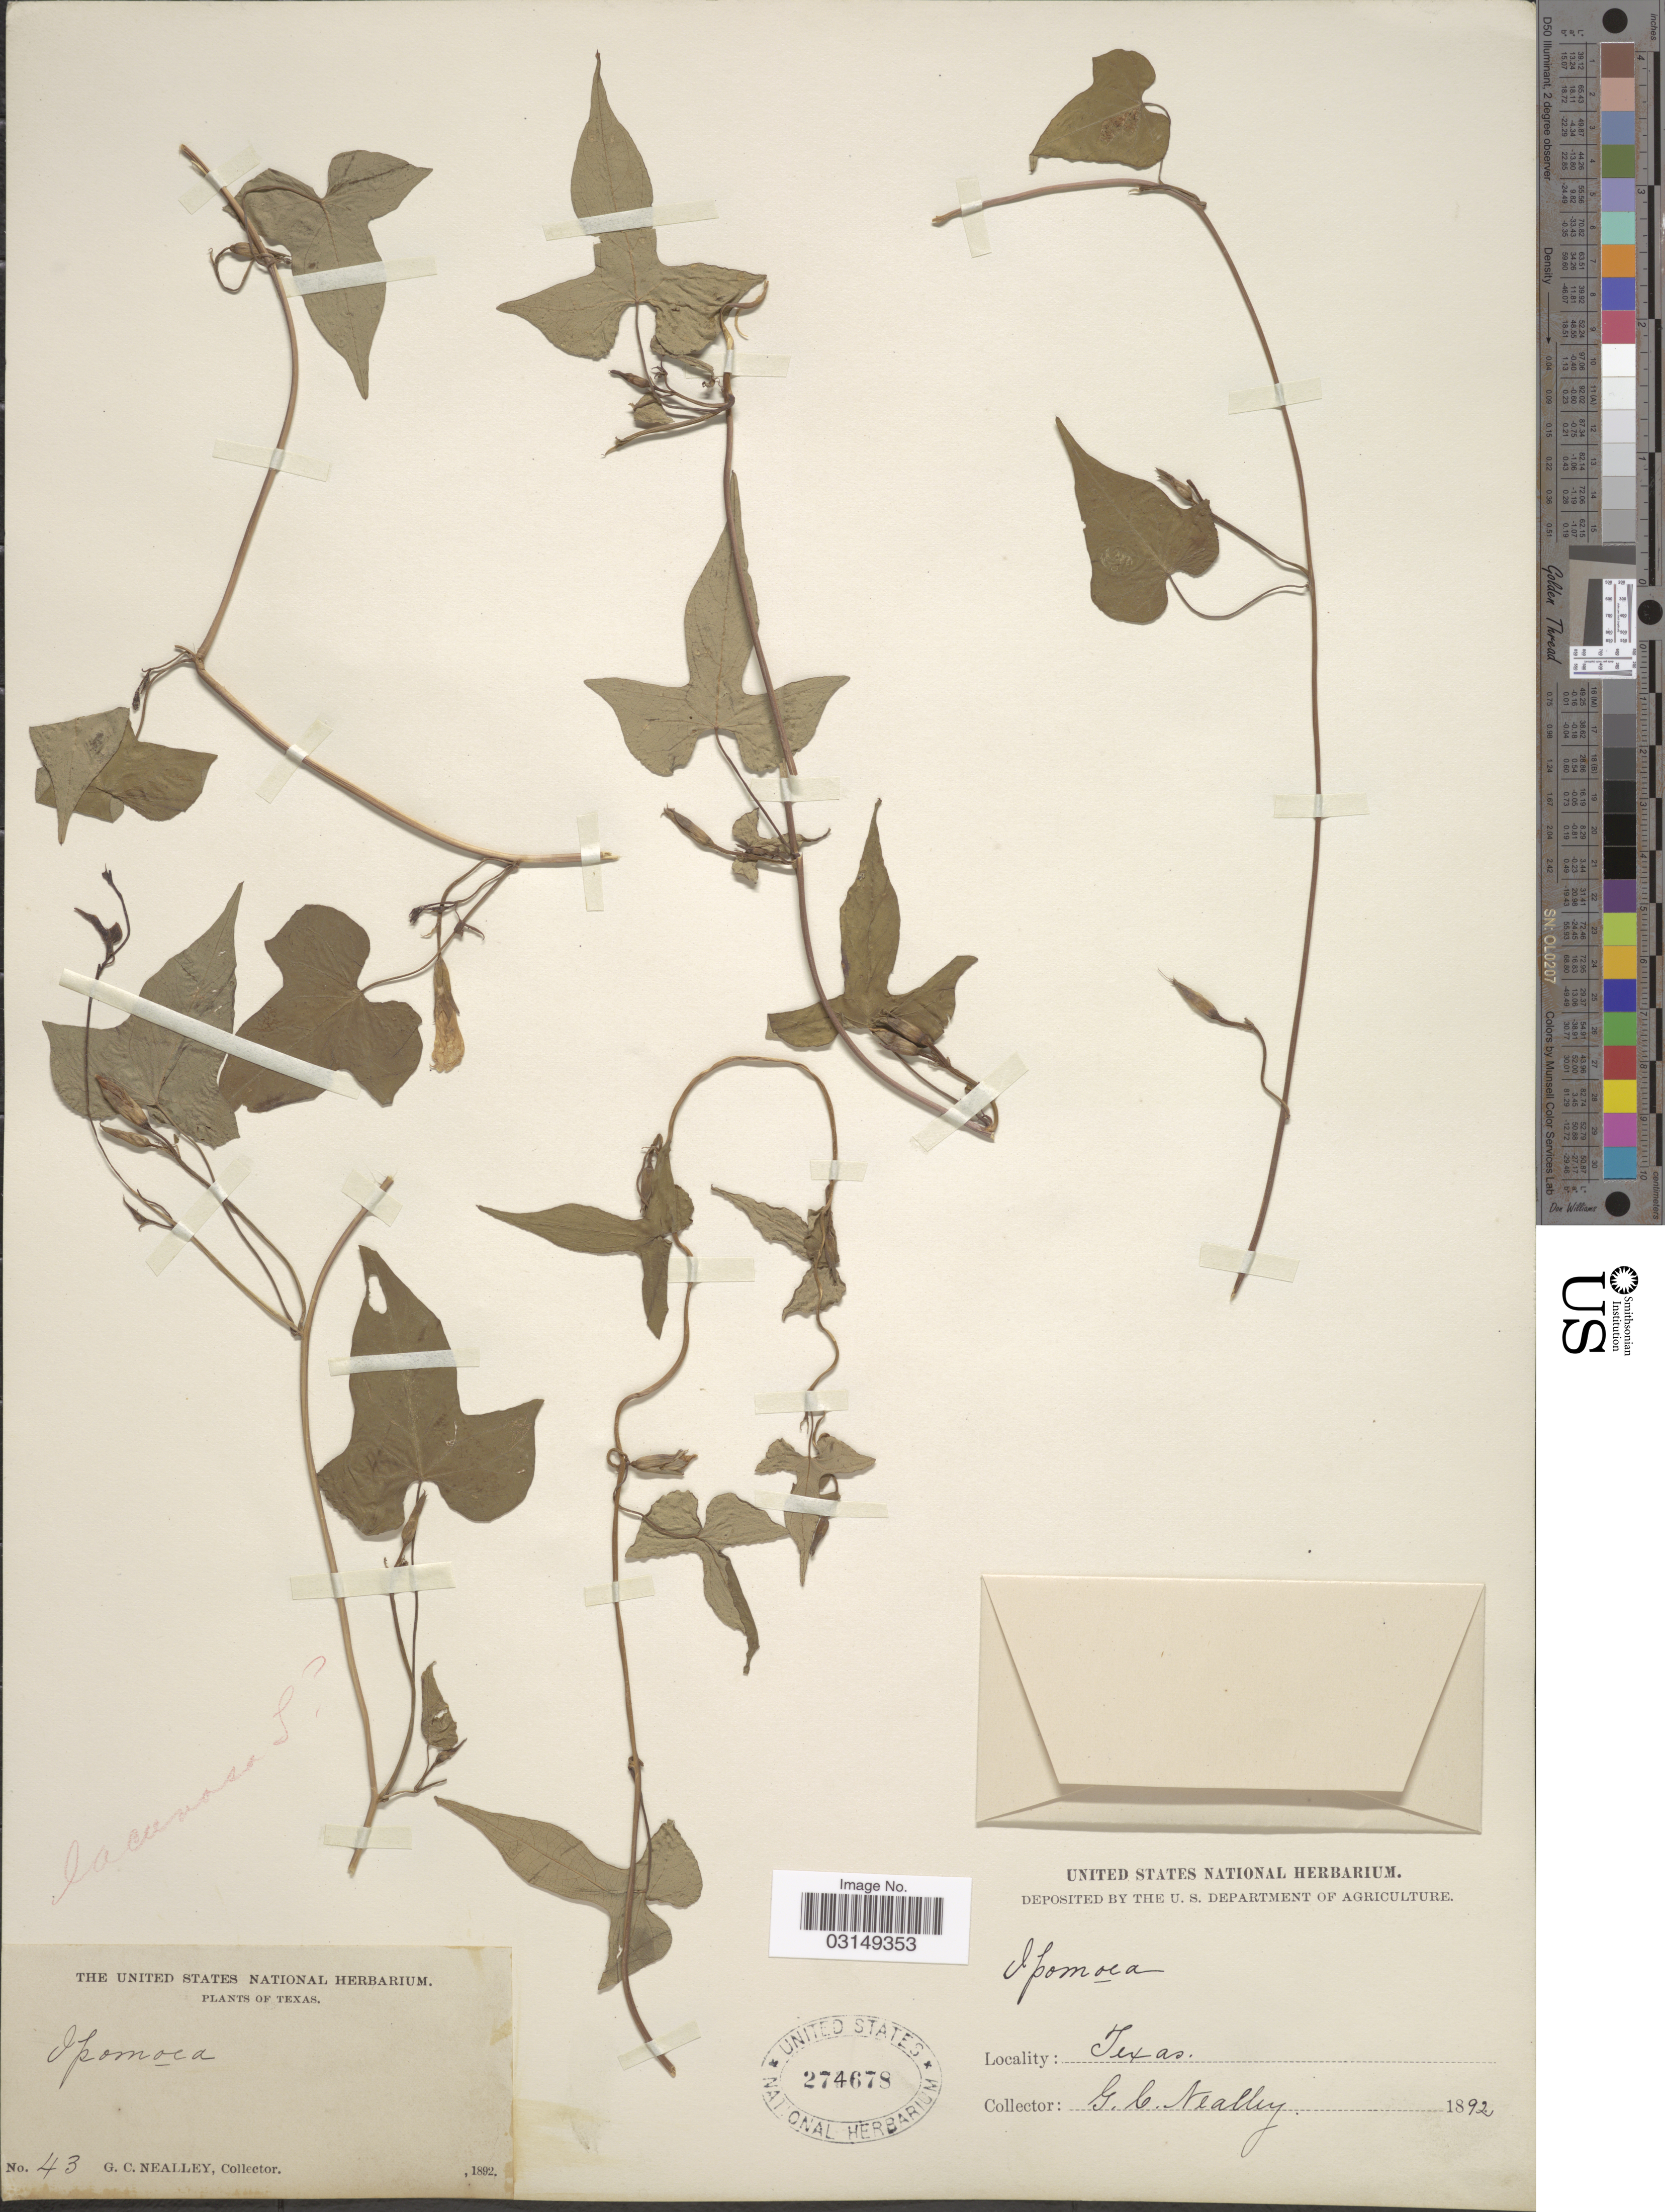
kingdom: Plantae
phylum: Tracheophyta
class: Magnoliopsida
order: Solanales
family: Convolvulaceae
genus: Ipomoea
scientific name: Ipomoea trichocarpa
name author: Elliott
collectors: G. C. Nealley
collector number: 43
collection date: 1892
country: United States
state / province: Texas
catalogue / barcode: US 274678